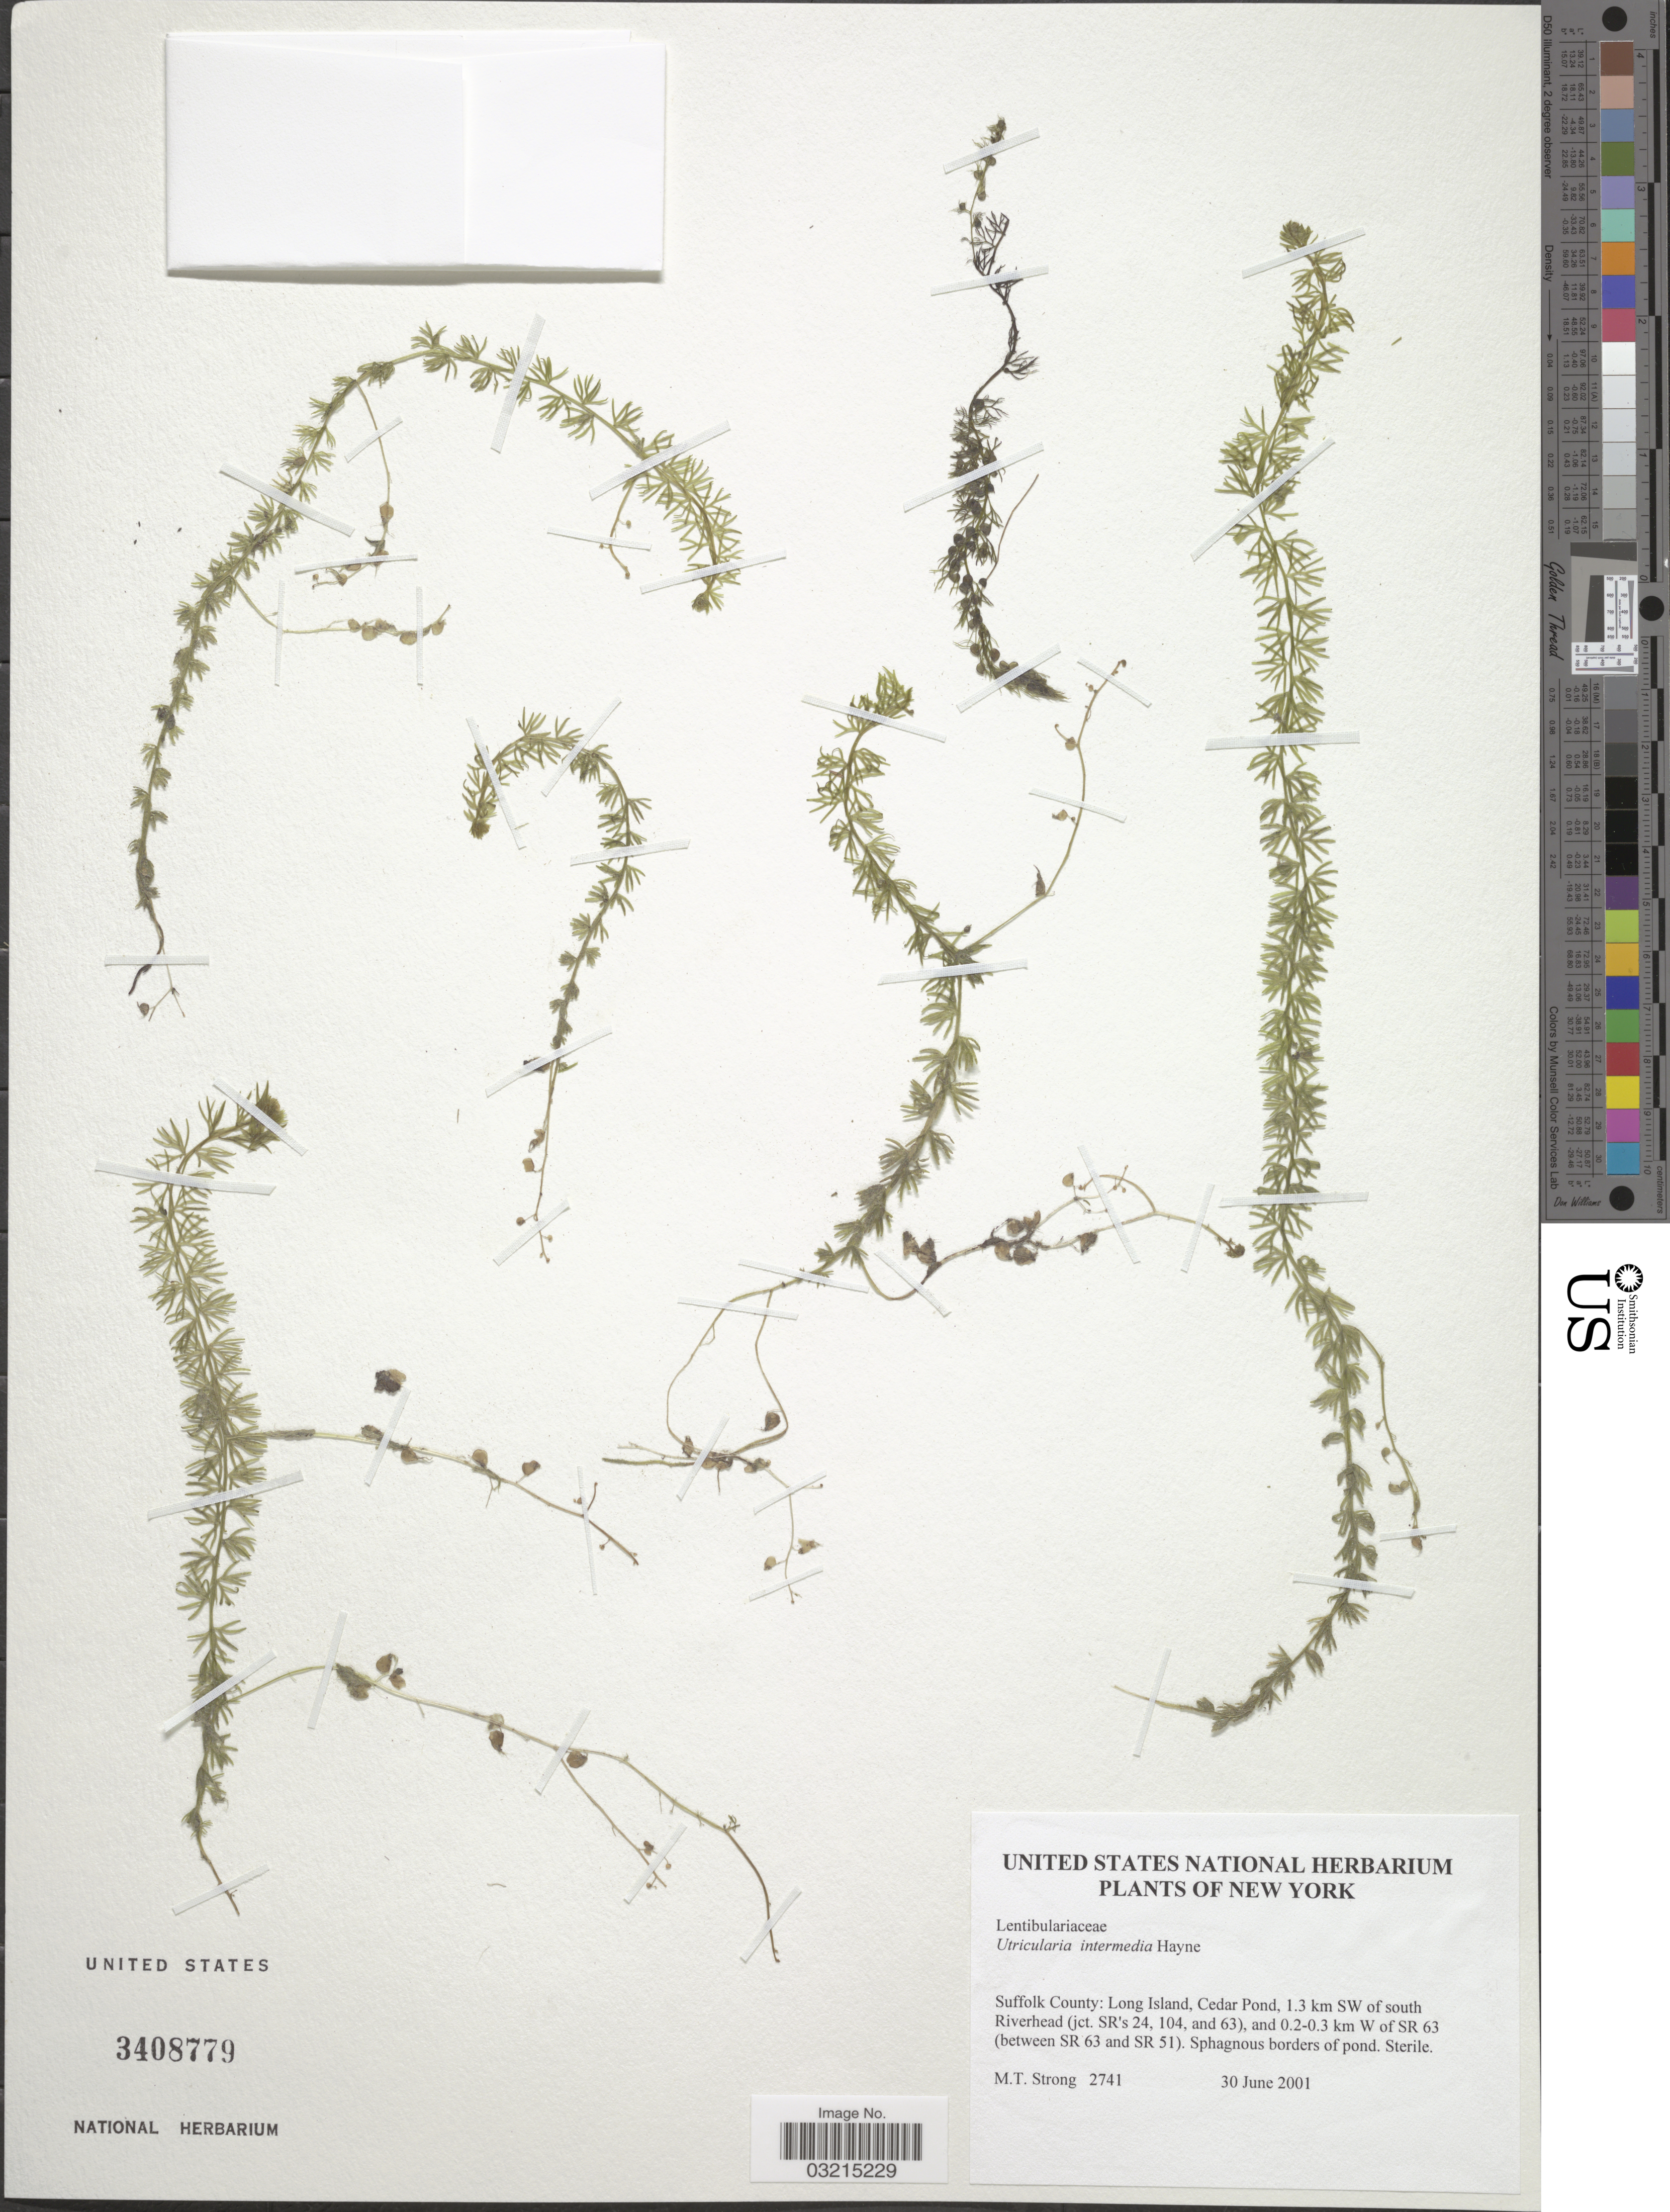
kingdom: Plantae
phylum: Tracheophyta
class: Magnoliopsida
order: Lamiales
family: Lentibulariaceae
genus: Utricularia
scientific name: Utricularia intermedia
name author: Hayne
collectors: M. T. Strong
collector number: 2741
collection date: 2001-06-30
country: United States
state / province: New York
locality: Suffolk County: Long Island, Cedar Pond, 1.3 km SW of south Riverhead (jct. SR's 24, 104 and 63), and 0.2-0.3 km W of SR 63 (between SR 63 and SR 51).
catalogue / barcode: US 3408779